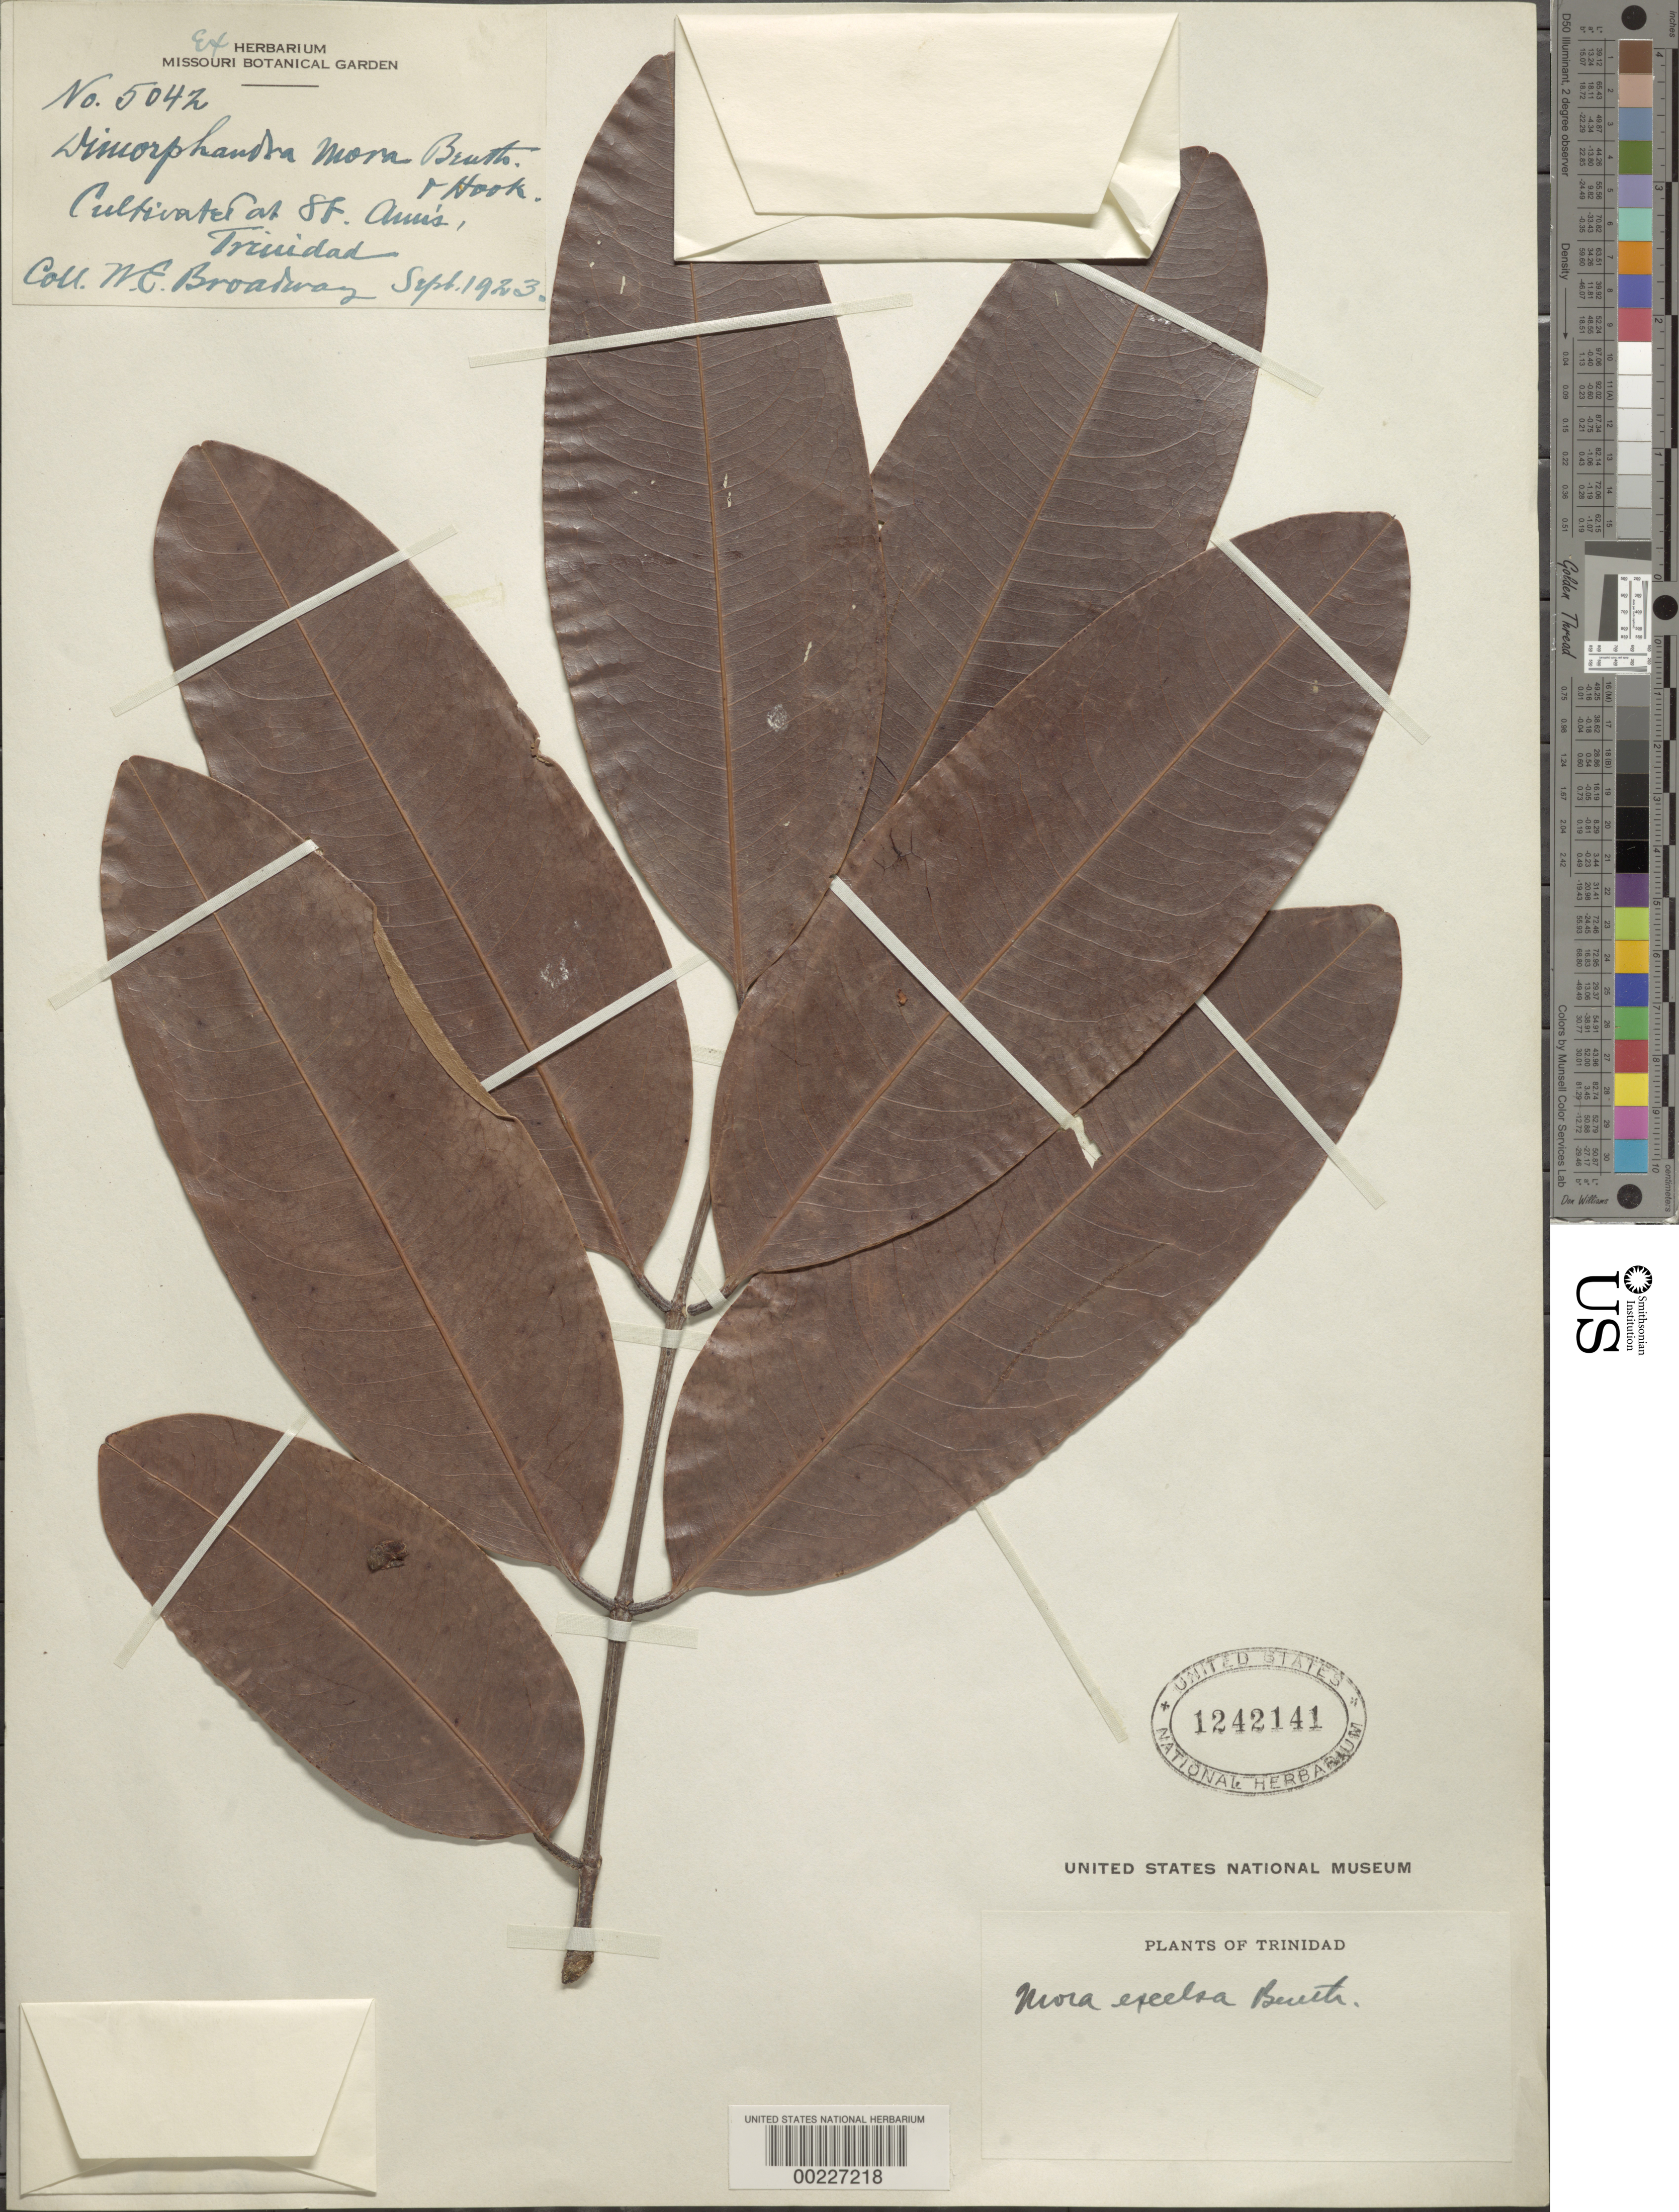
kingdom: Plantae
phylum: Tracheophyta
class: Magnoliopsida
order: Fabales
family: Fabaceae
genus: Mora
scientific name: Mora excelsa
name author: Benth.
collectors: W. E. Broadway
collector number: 5042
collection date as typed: Sep 1923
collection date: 1923-09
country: Trinidad and Tobago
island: Trinidad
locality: St ann's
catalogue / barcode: US 1242141